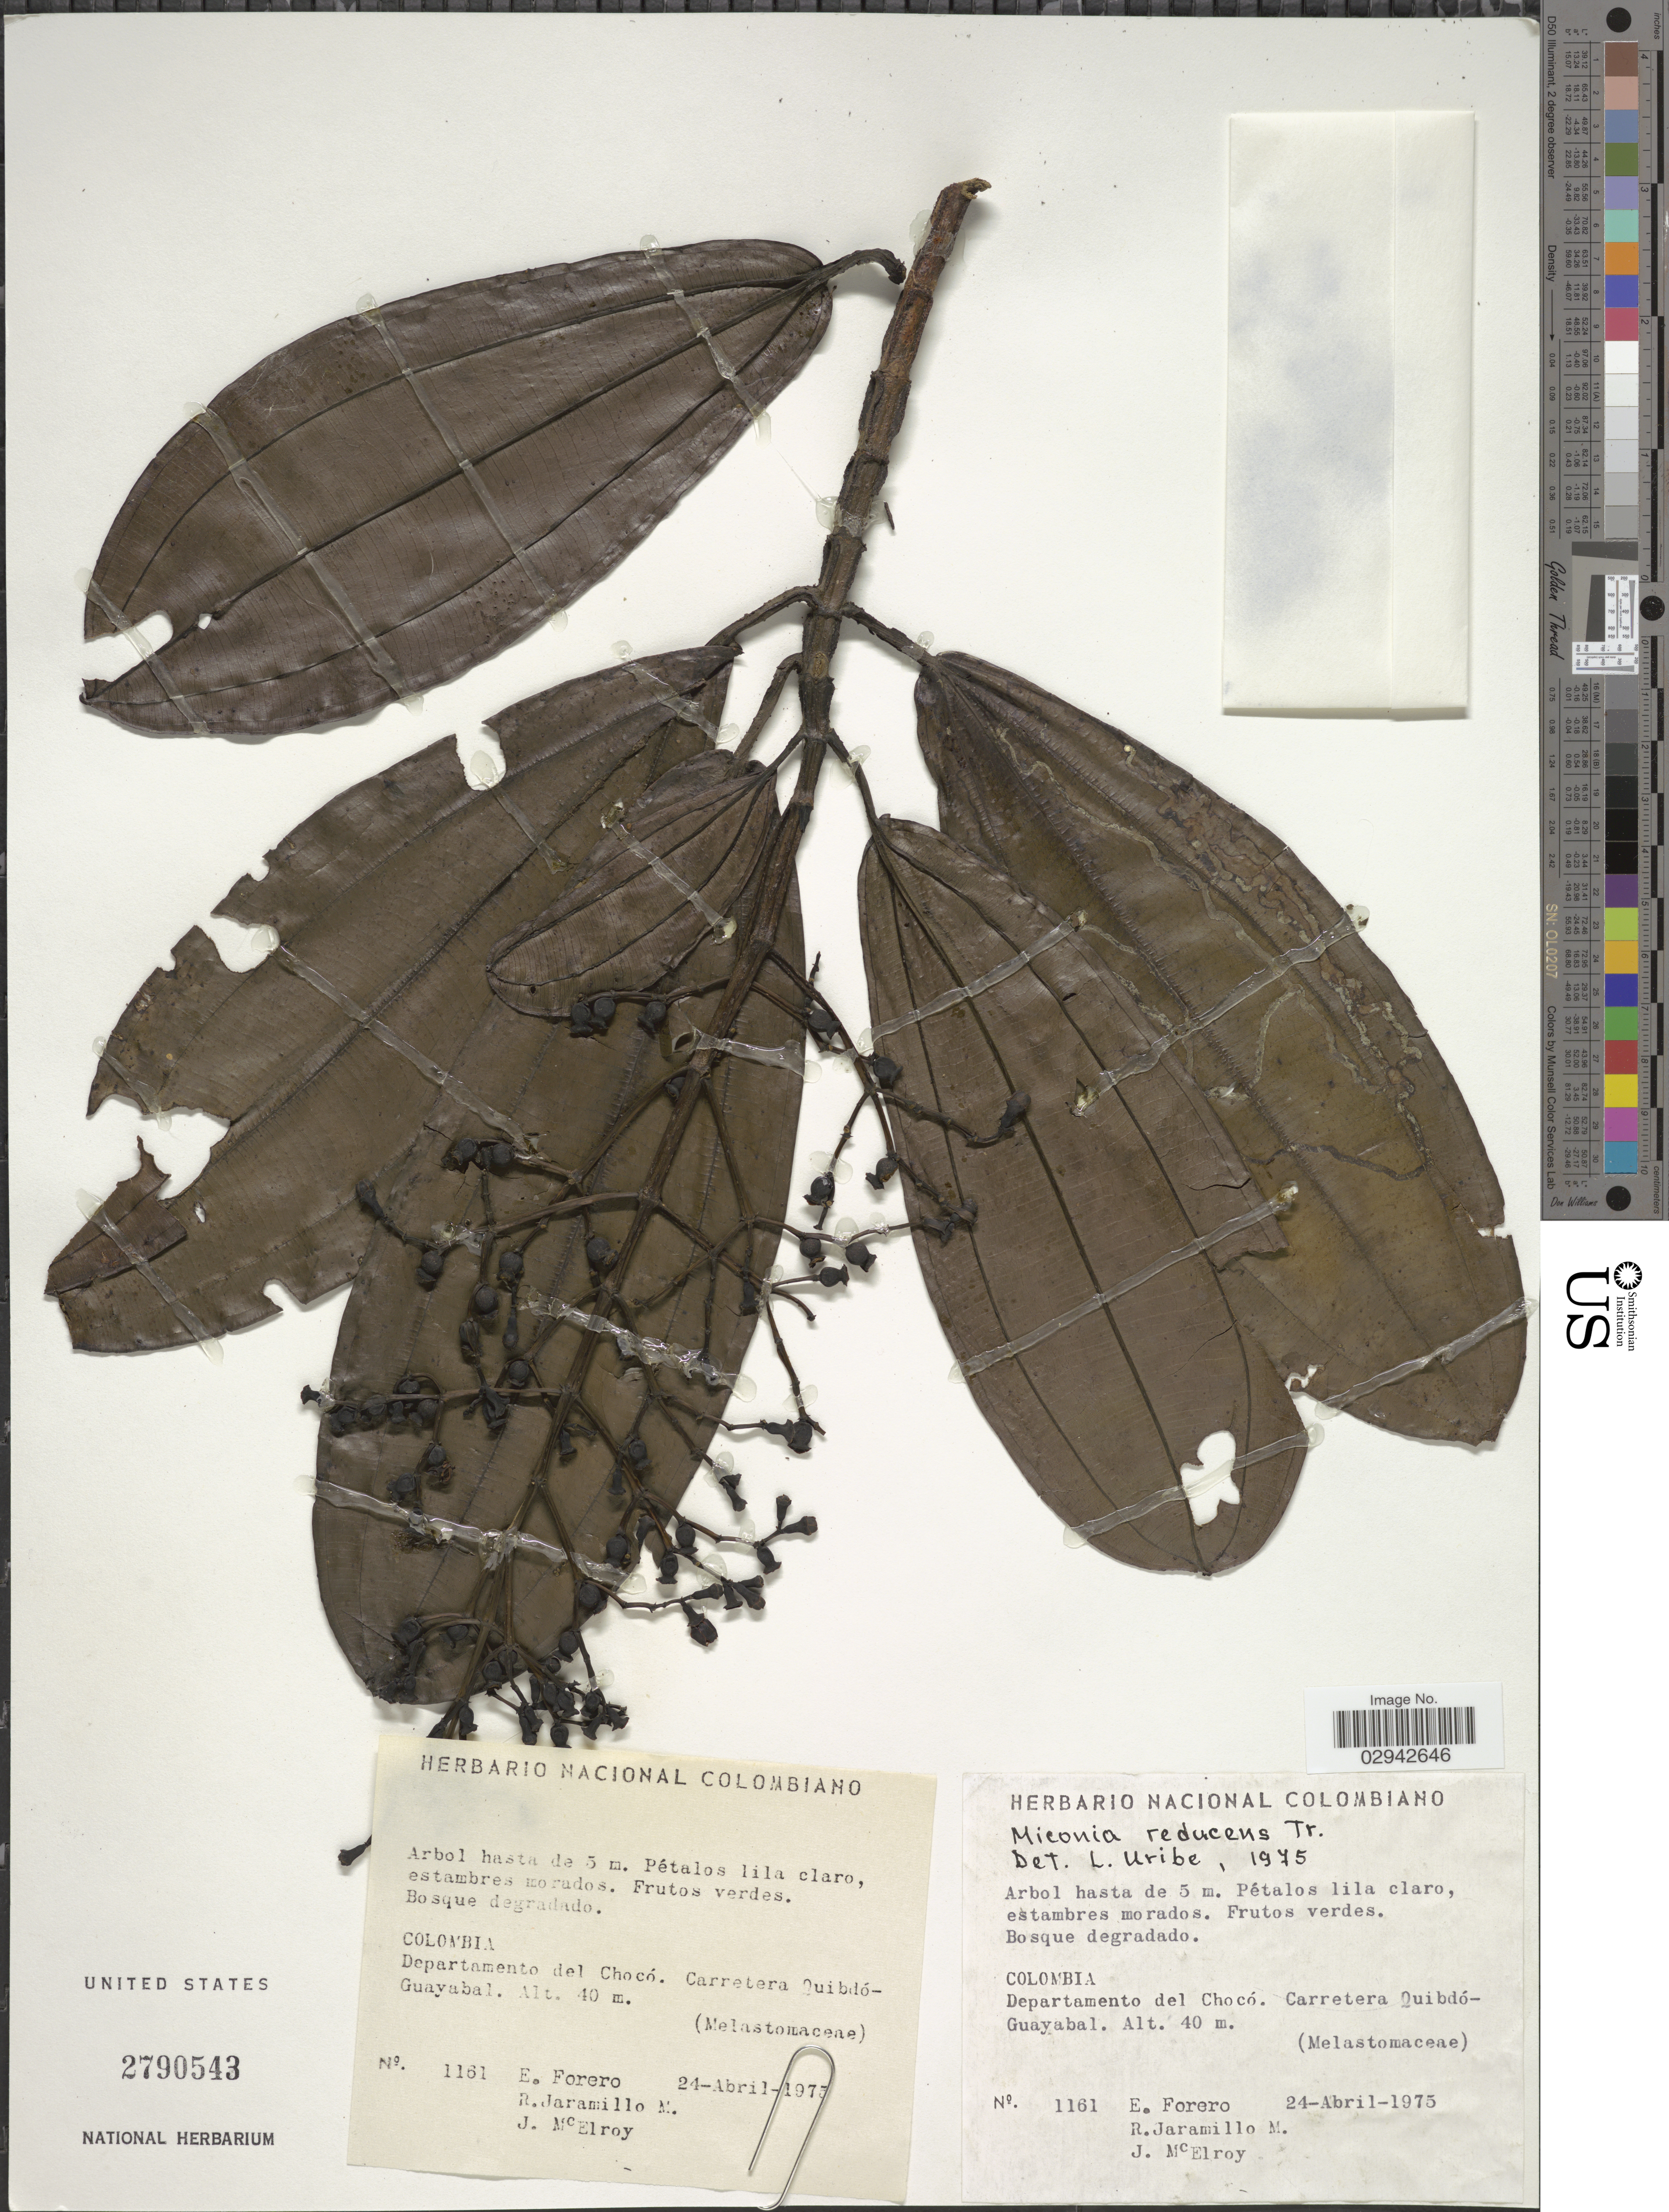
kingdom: Plantae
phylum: Tracheophyta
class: Magnoliopsida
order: Myrtales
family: Melastomataceae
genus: Miconia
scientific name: Miconia reducens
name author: Triana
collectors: E. Forero, R. Jaramillo M. & J. B. McElroy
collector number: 1161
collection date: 1975-04-24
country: Colombia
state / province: Chocó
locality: Departamento del Chocó, Carretera Quibdó-Guayabal.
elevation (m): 40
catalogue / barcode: US 2790543